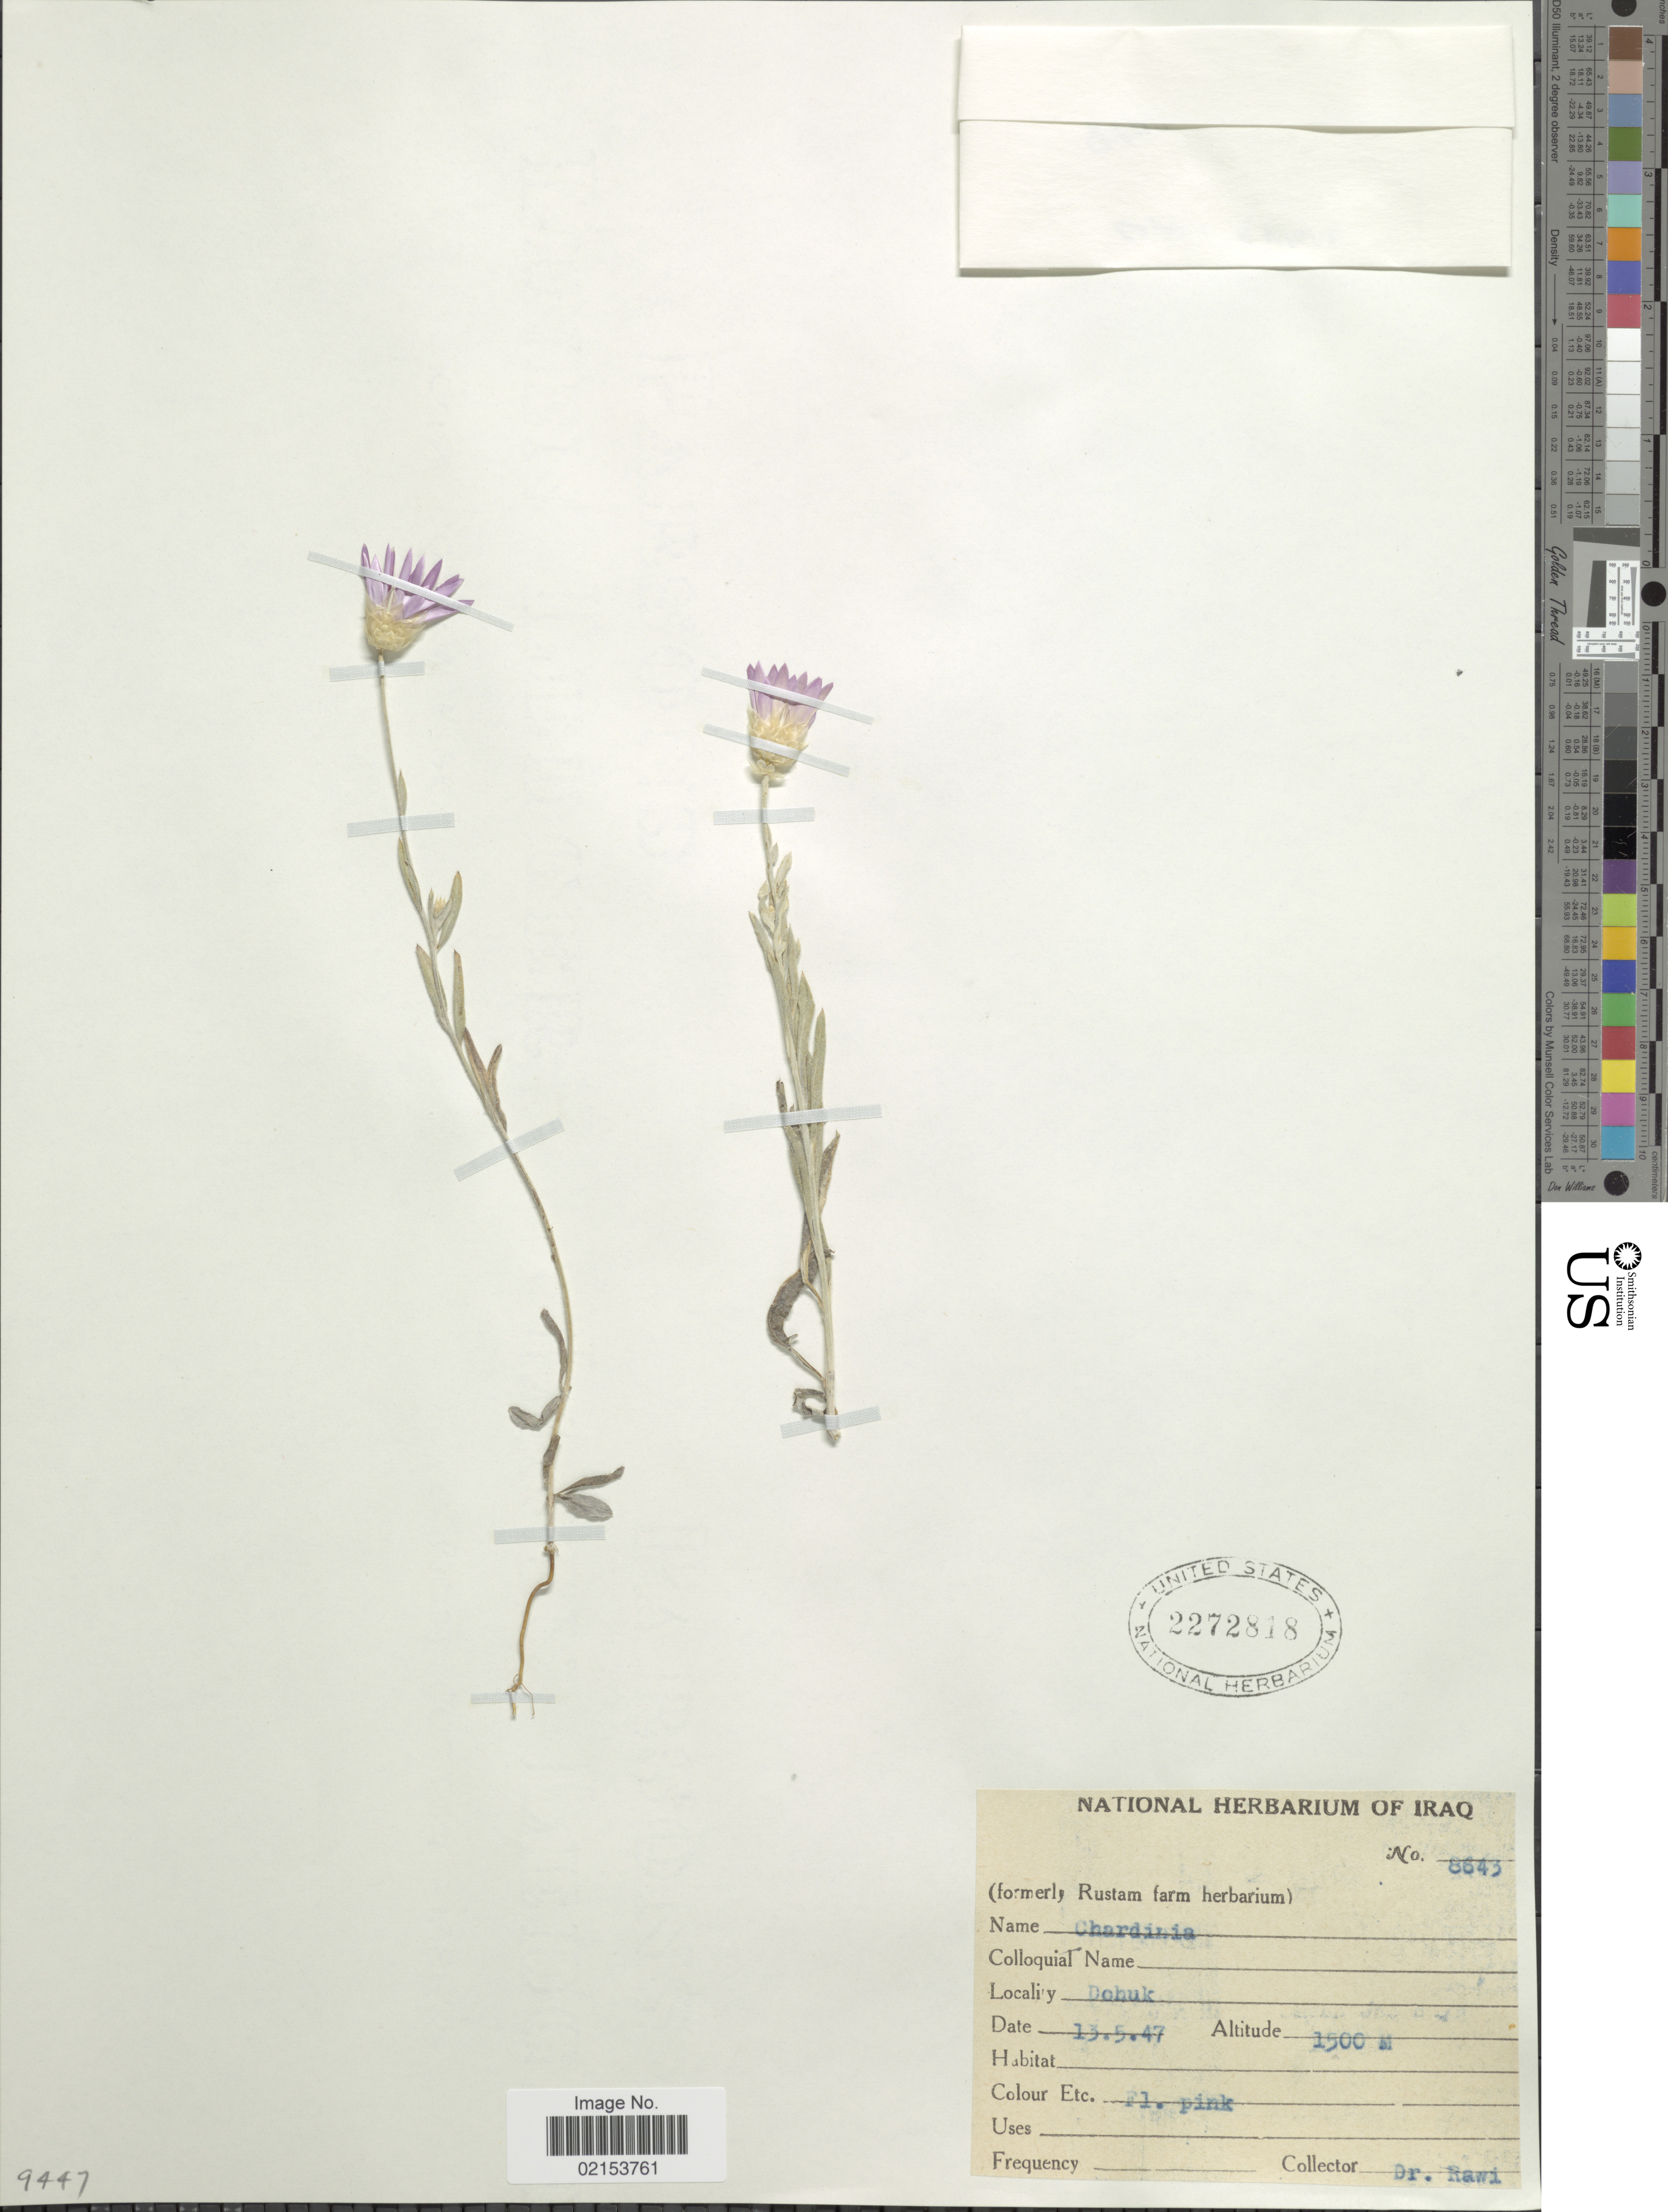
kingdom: Plantae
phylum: Tracheophyta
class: Magnoliopsida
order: Asterales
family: Asteraceae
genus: Chardinia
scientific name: Chardinia sp.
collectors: -. Rawi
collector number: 8643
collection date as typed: Transcribed d/m/y: 13/5/47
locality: Dohuk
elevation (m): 1500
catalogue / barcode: US 2272818